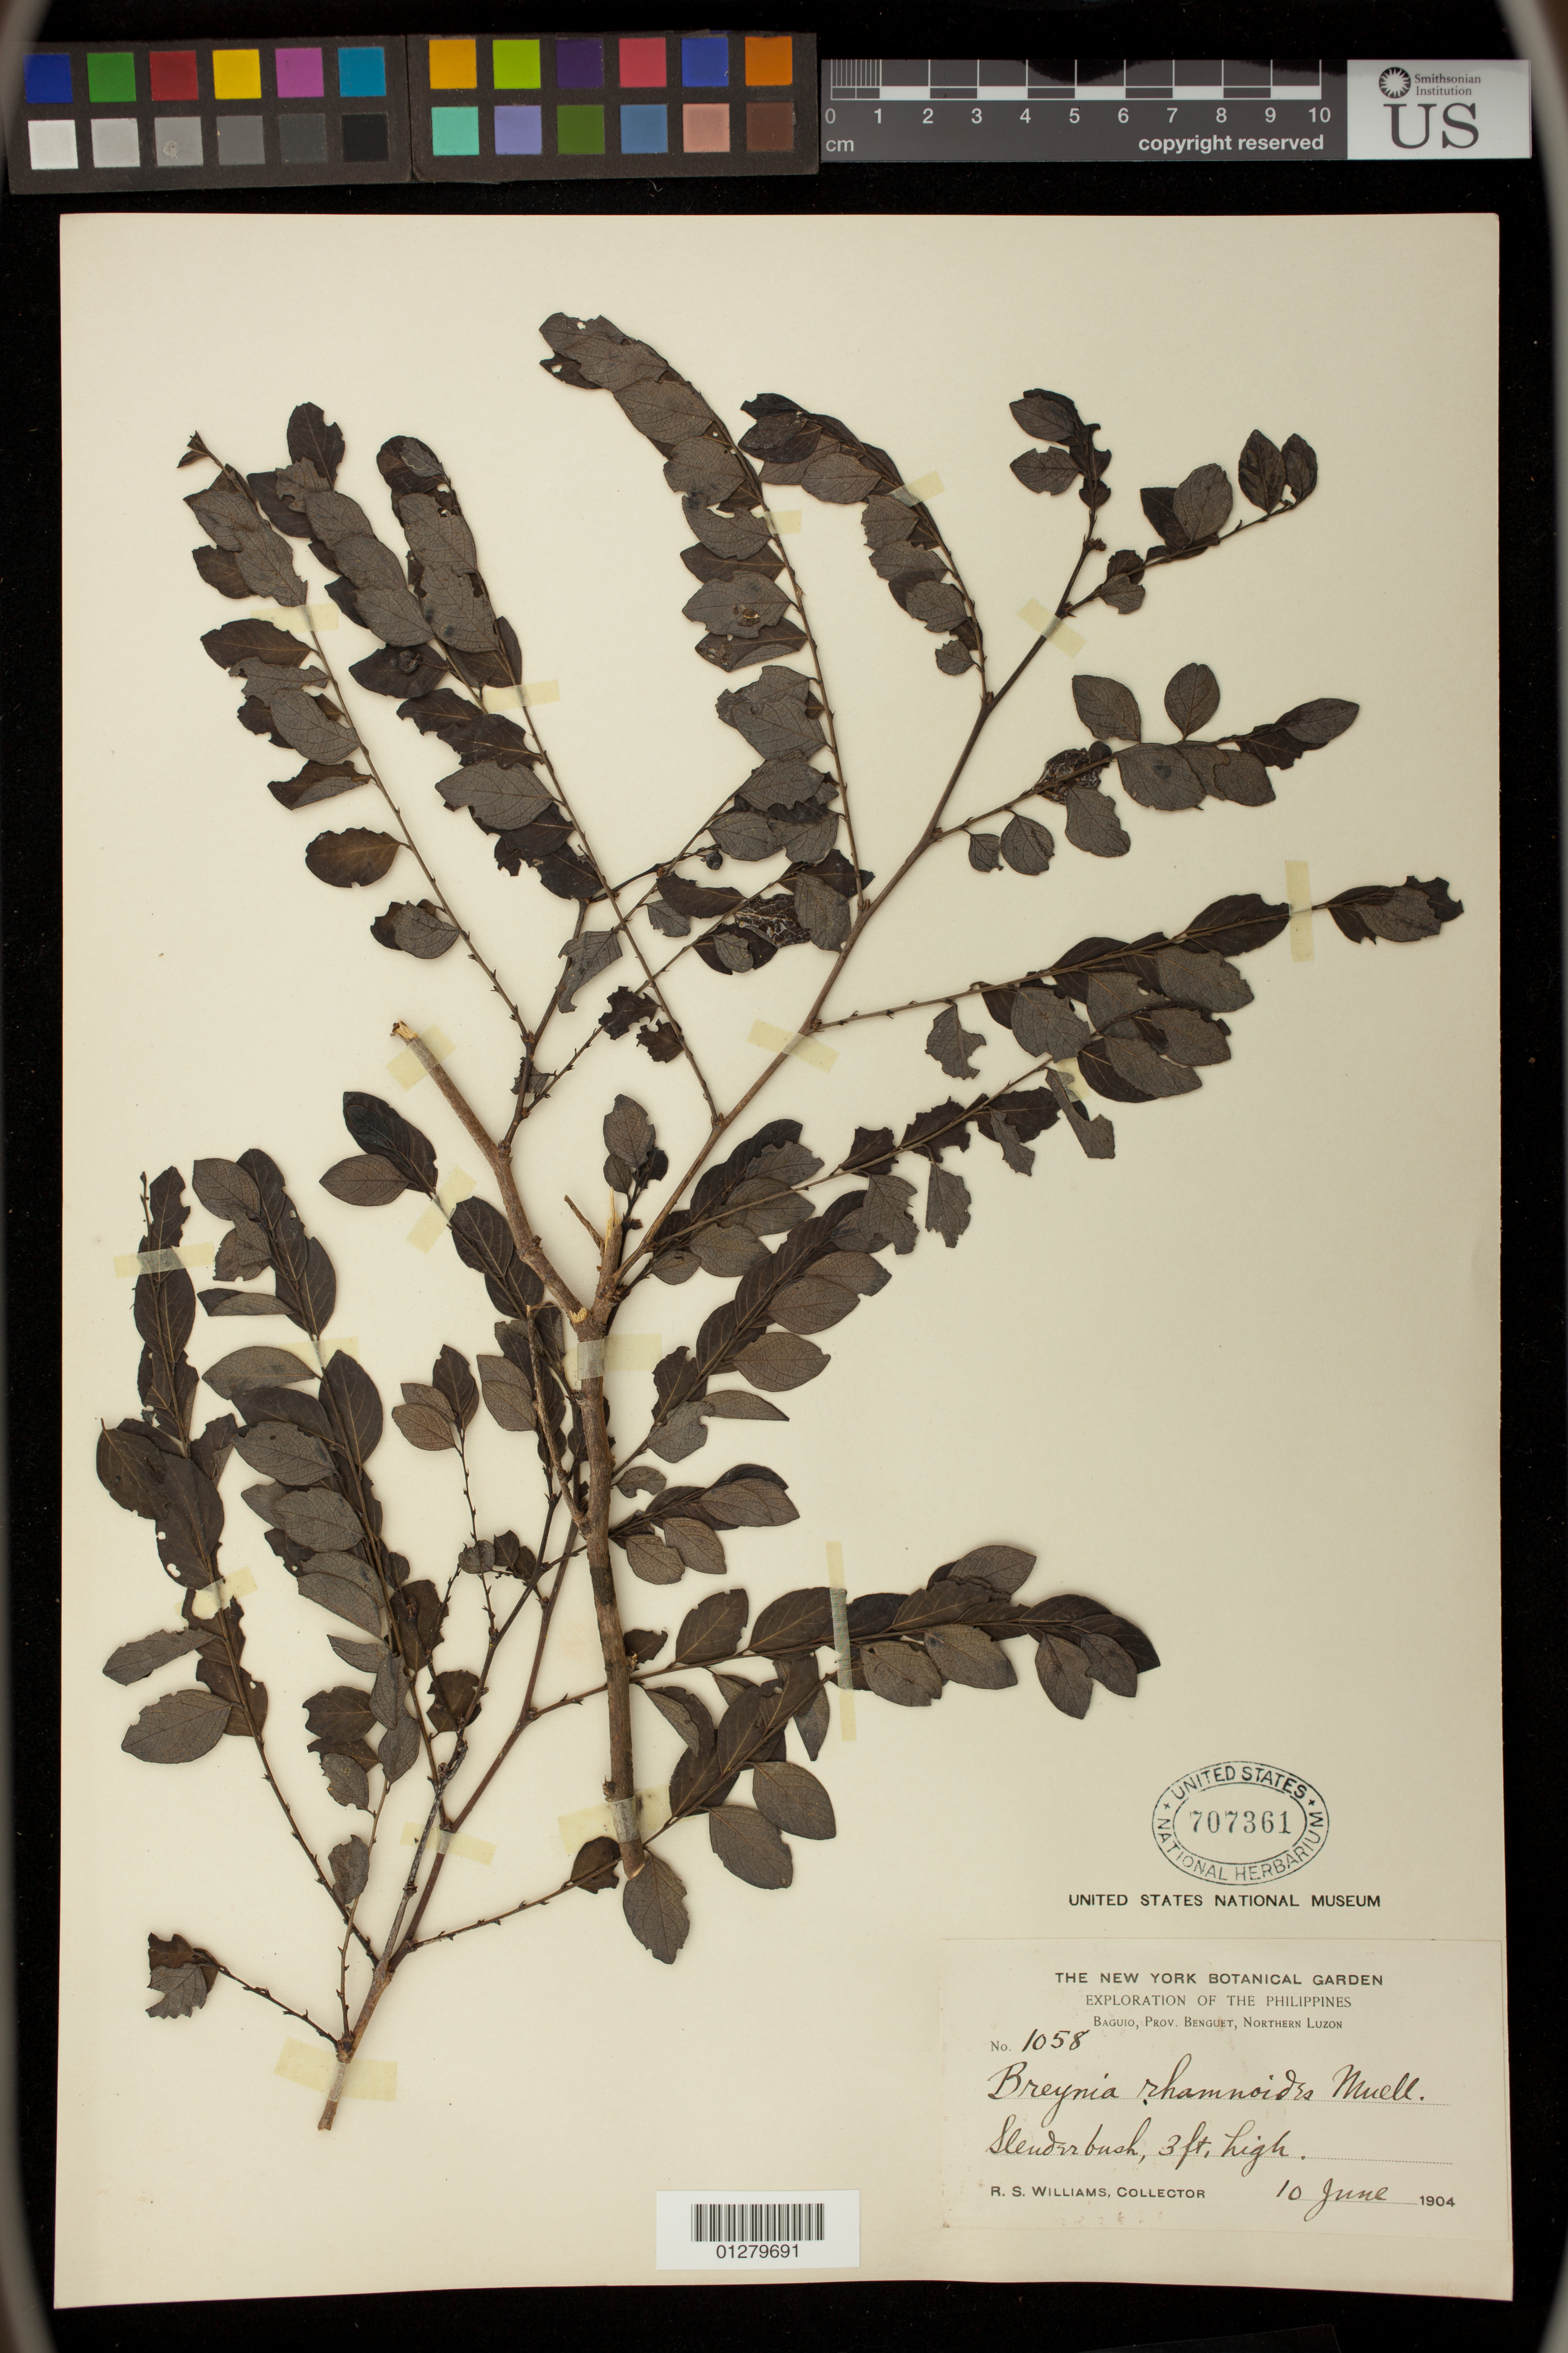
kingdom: Plantae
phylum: Tracheophyta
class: Magnoliopsida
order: Malpighiales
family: Phyllanthaceae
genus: Breynia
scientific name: Breynia vitis-idaea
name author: (Burm. f.) C.E.C. Fisch.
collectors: R. S. Williams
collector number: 1058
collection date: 1904-06-10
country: Philippines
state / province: Cordillera (Administrative Region)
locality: Baguio, Province of Benguet, Northern Luzon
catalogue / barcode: US 707361